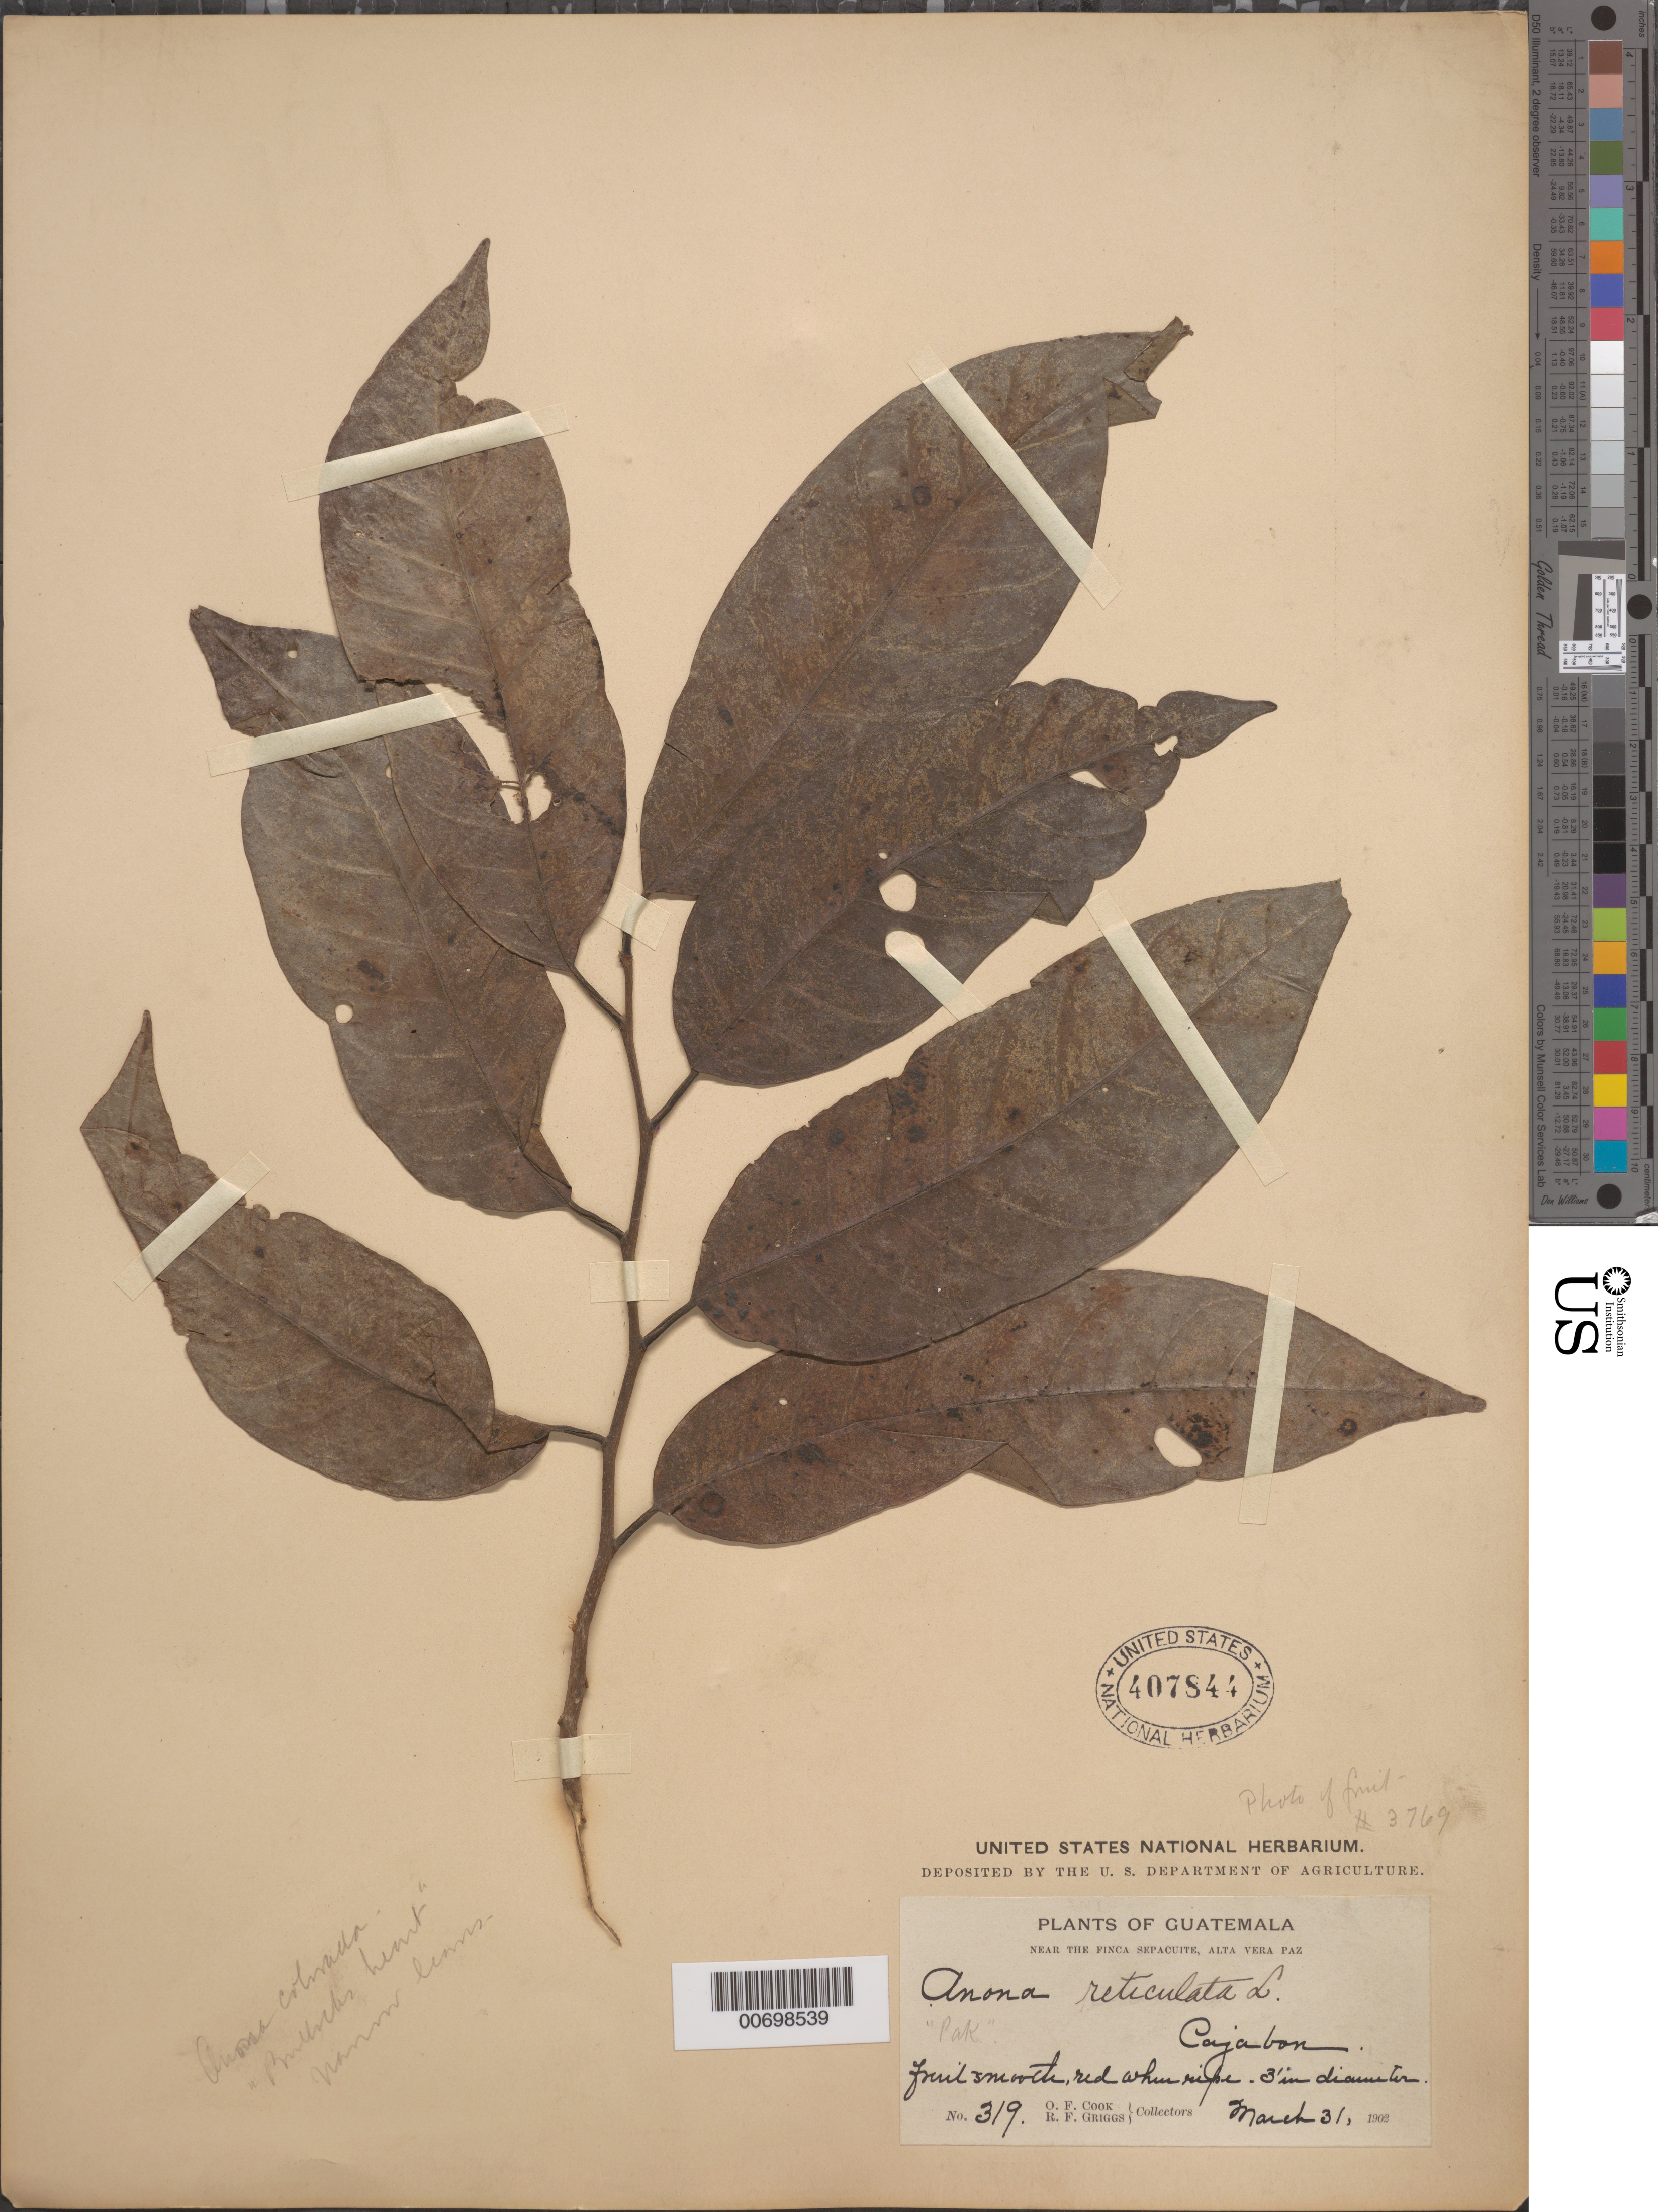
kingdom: Plantae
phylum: Tracheophyta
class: Magnoliopsida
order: Magnoliales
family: Annonaceae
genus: Annona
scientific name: Annona reticulata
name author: L.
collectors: O. F. Cook & R. F. Griggs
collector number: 319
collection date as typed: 31 Mar 1902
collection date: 1902-03-31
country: Guatemala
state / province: Alta Verapaz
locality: near the finca Sepacuite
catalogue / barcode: US 407844